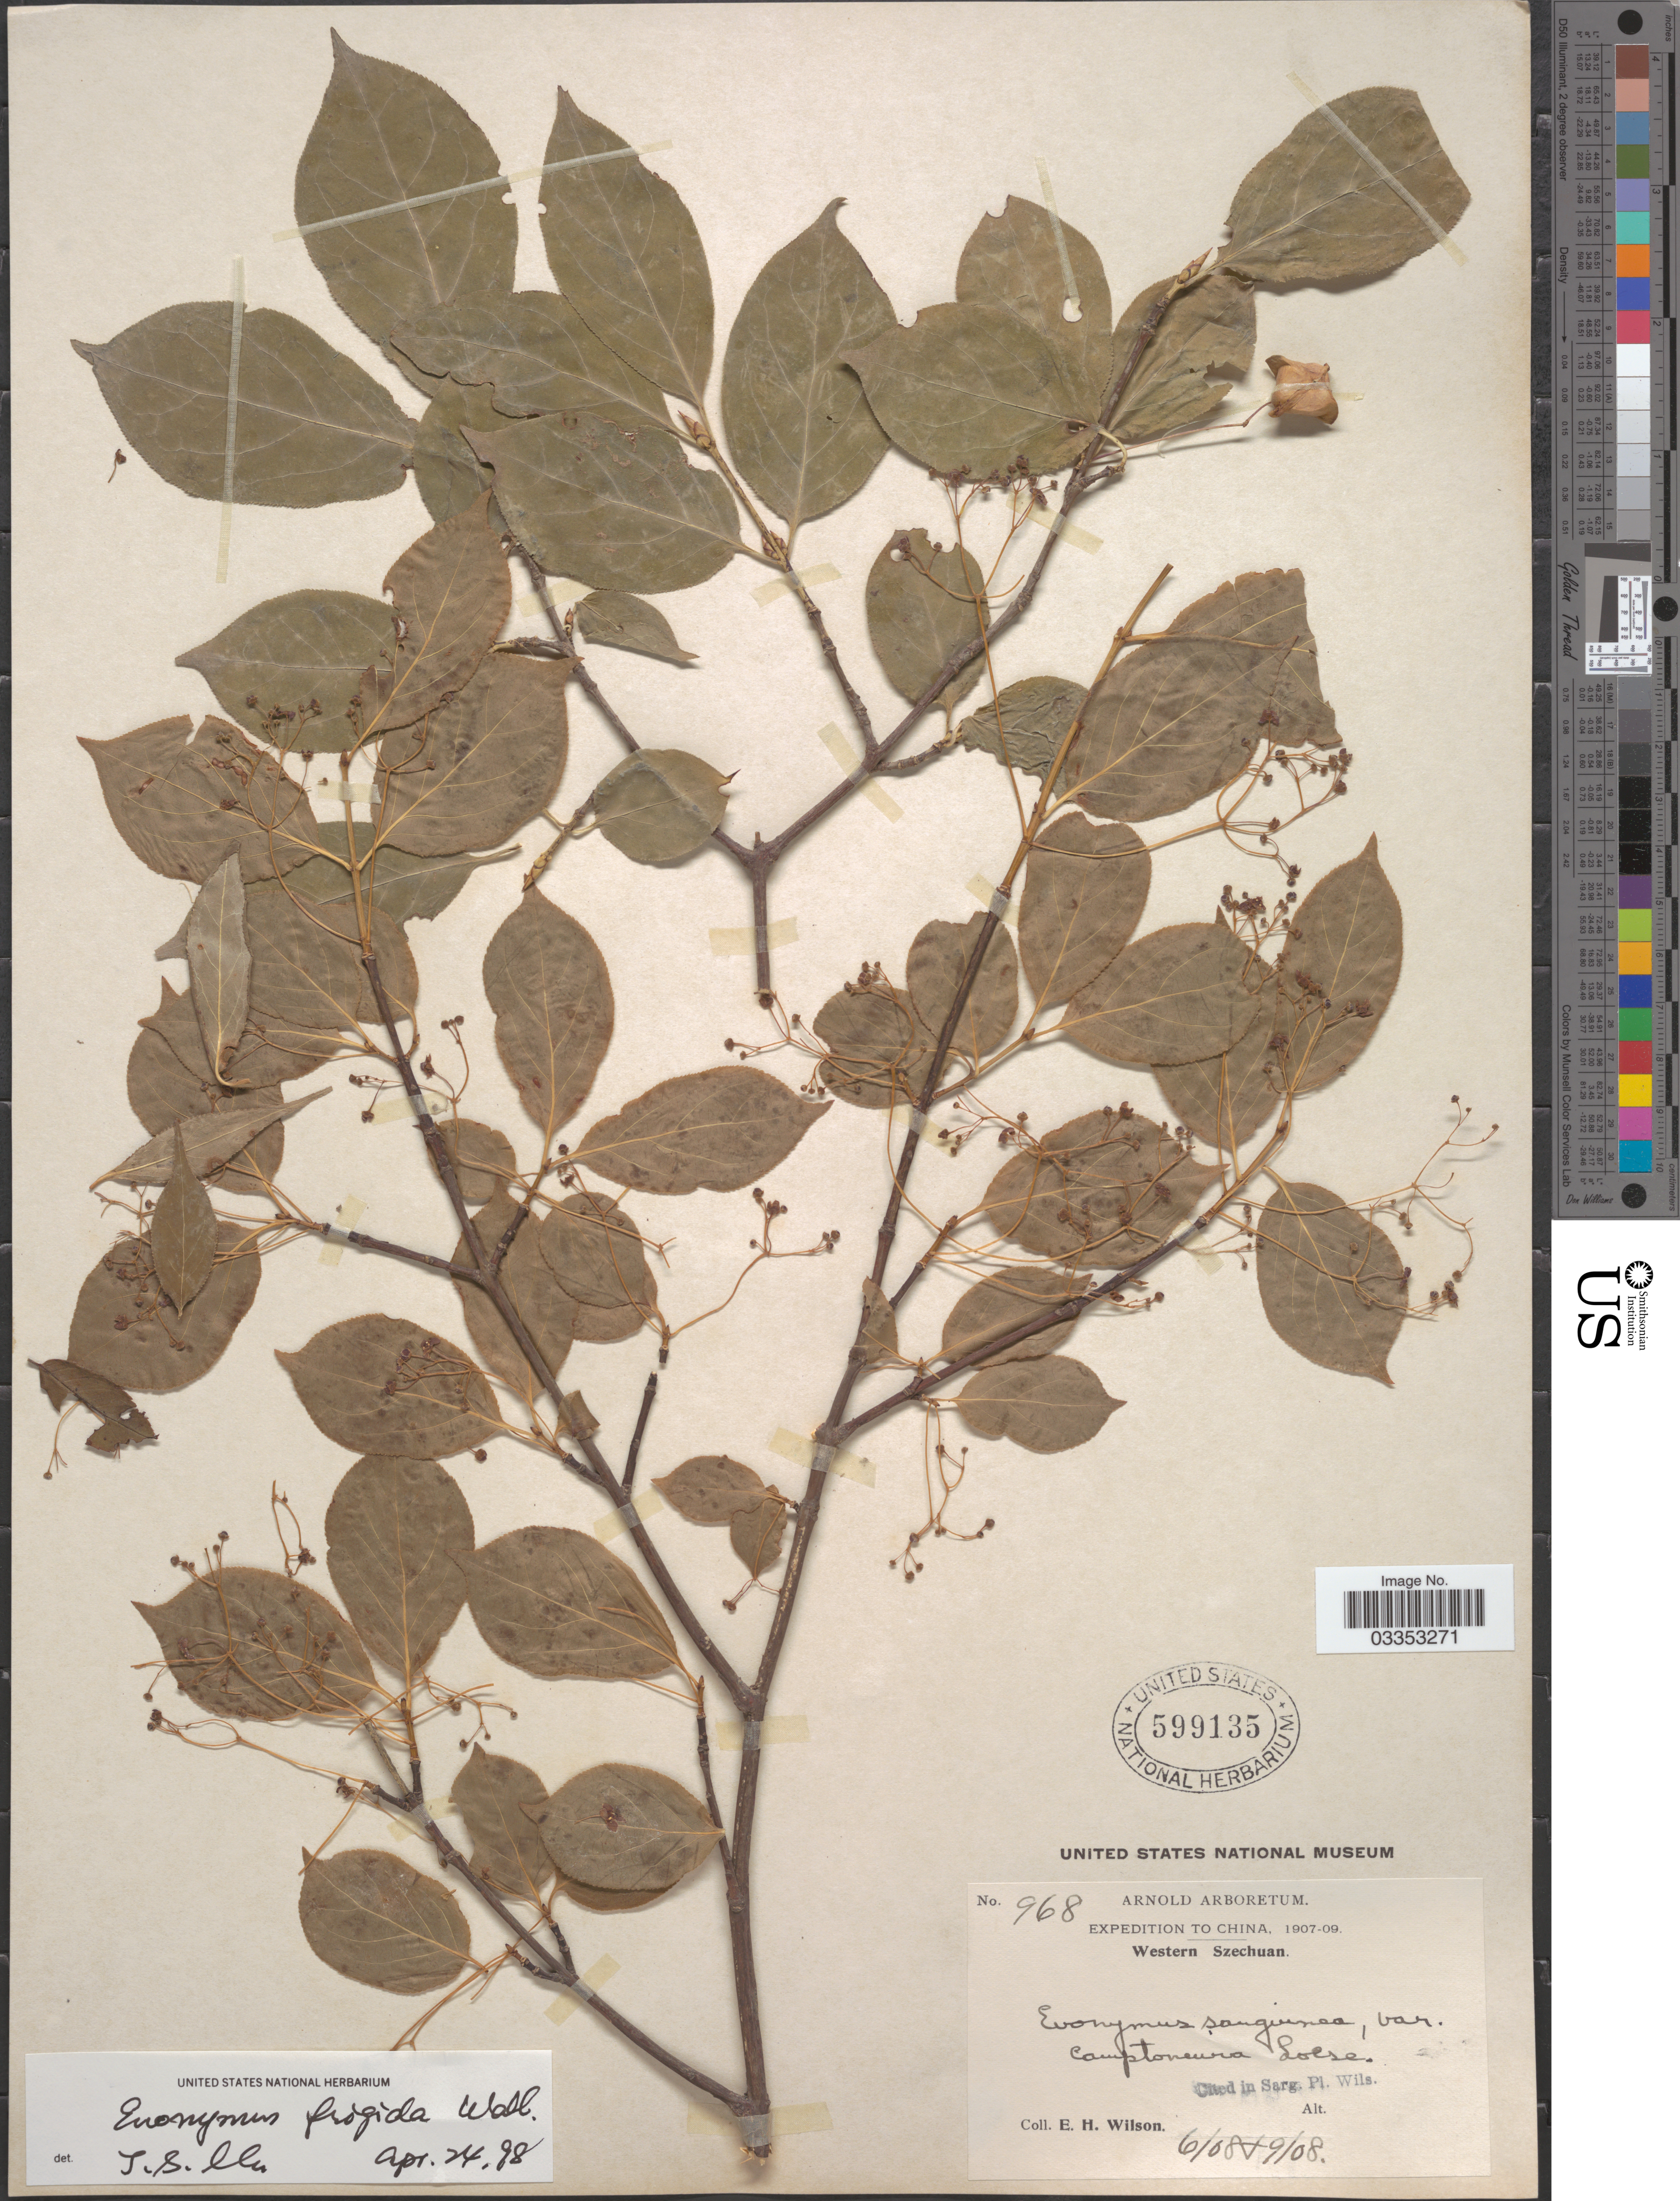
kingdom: Plantae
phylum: Tracheophyta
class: Magnoliopsida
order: Celastrales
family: Celastraceae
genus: Euonymus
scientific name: Euonymus frigidus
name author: Wall.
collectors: E. Wilson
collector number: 968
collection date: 1908-06/1908-09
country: China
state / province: Sichuan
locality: Western Szechuan.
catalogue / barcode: US 599135